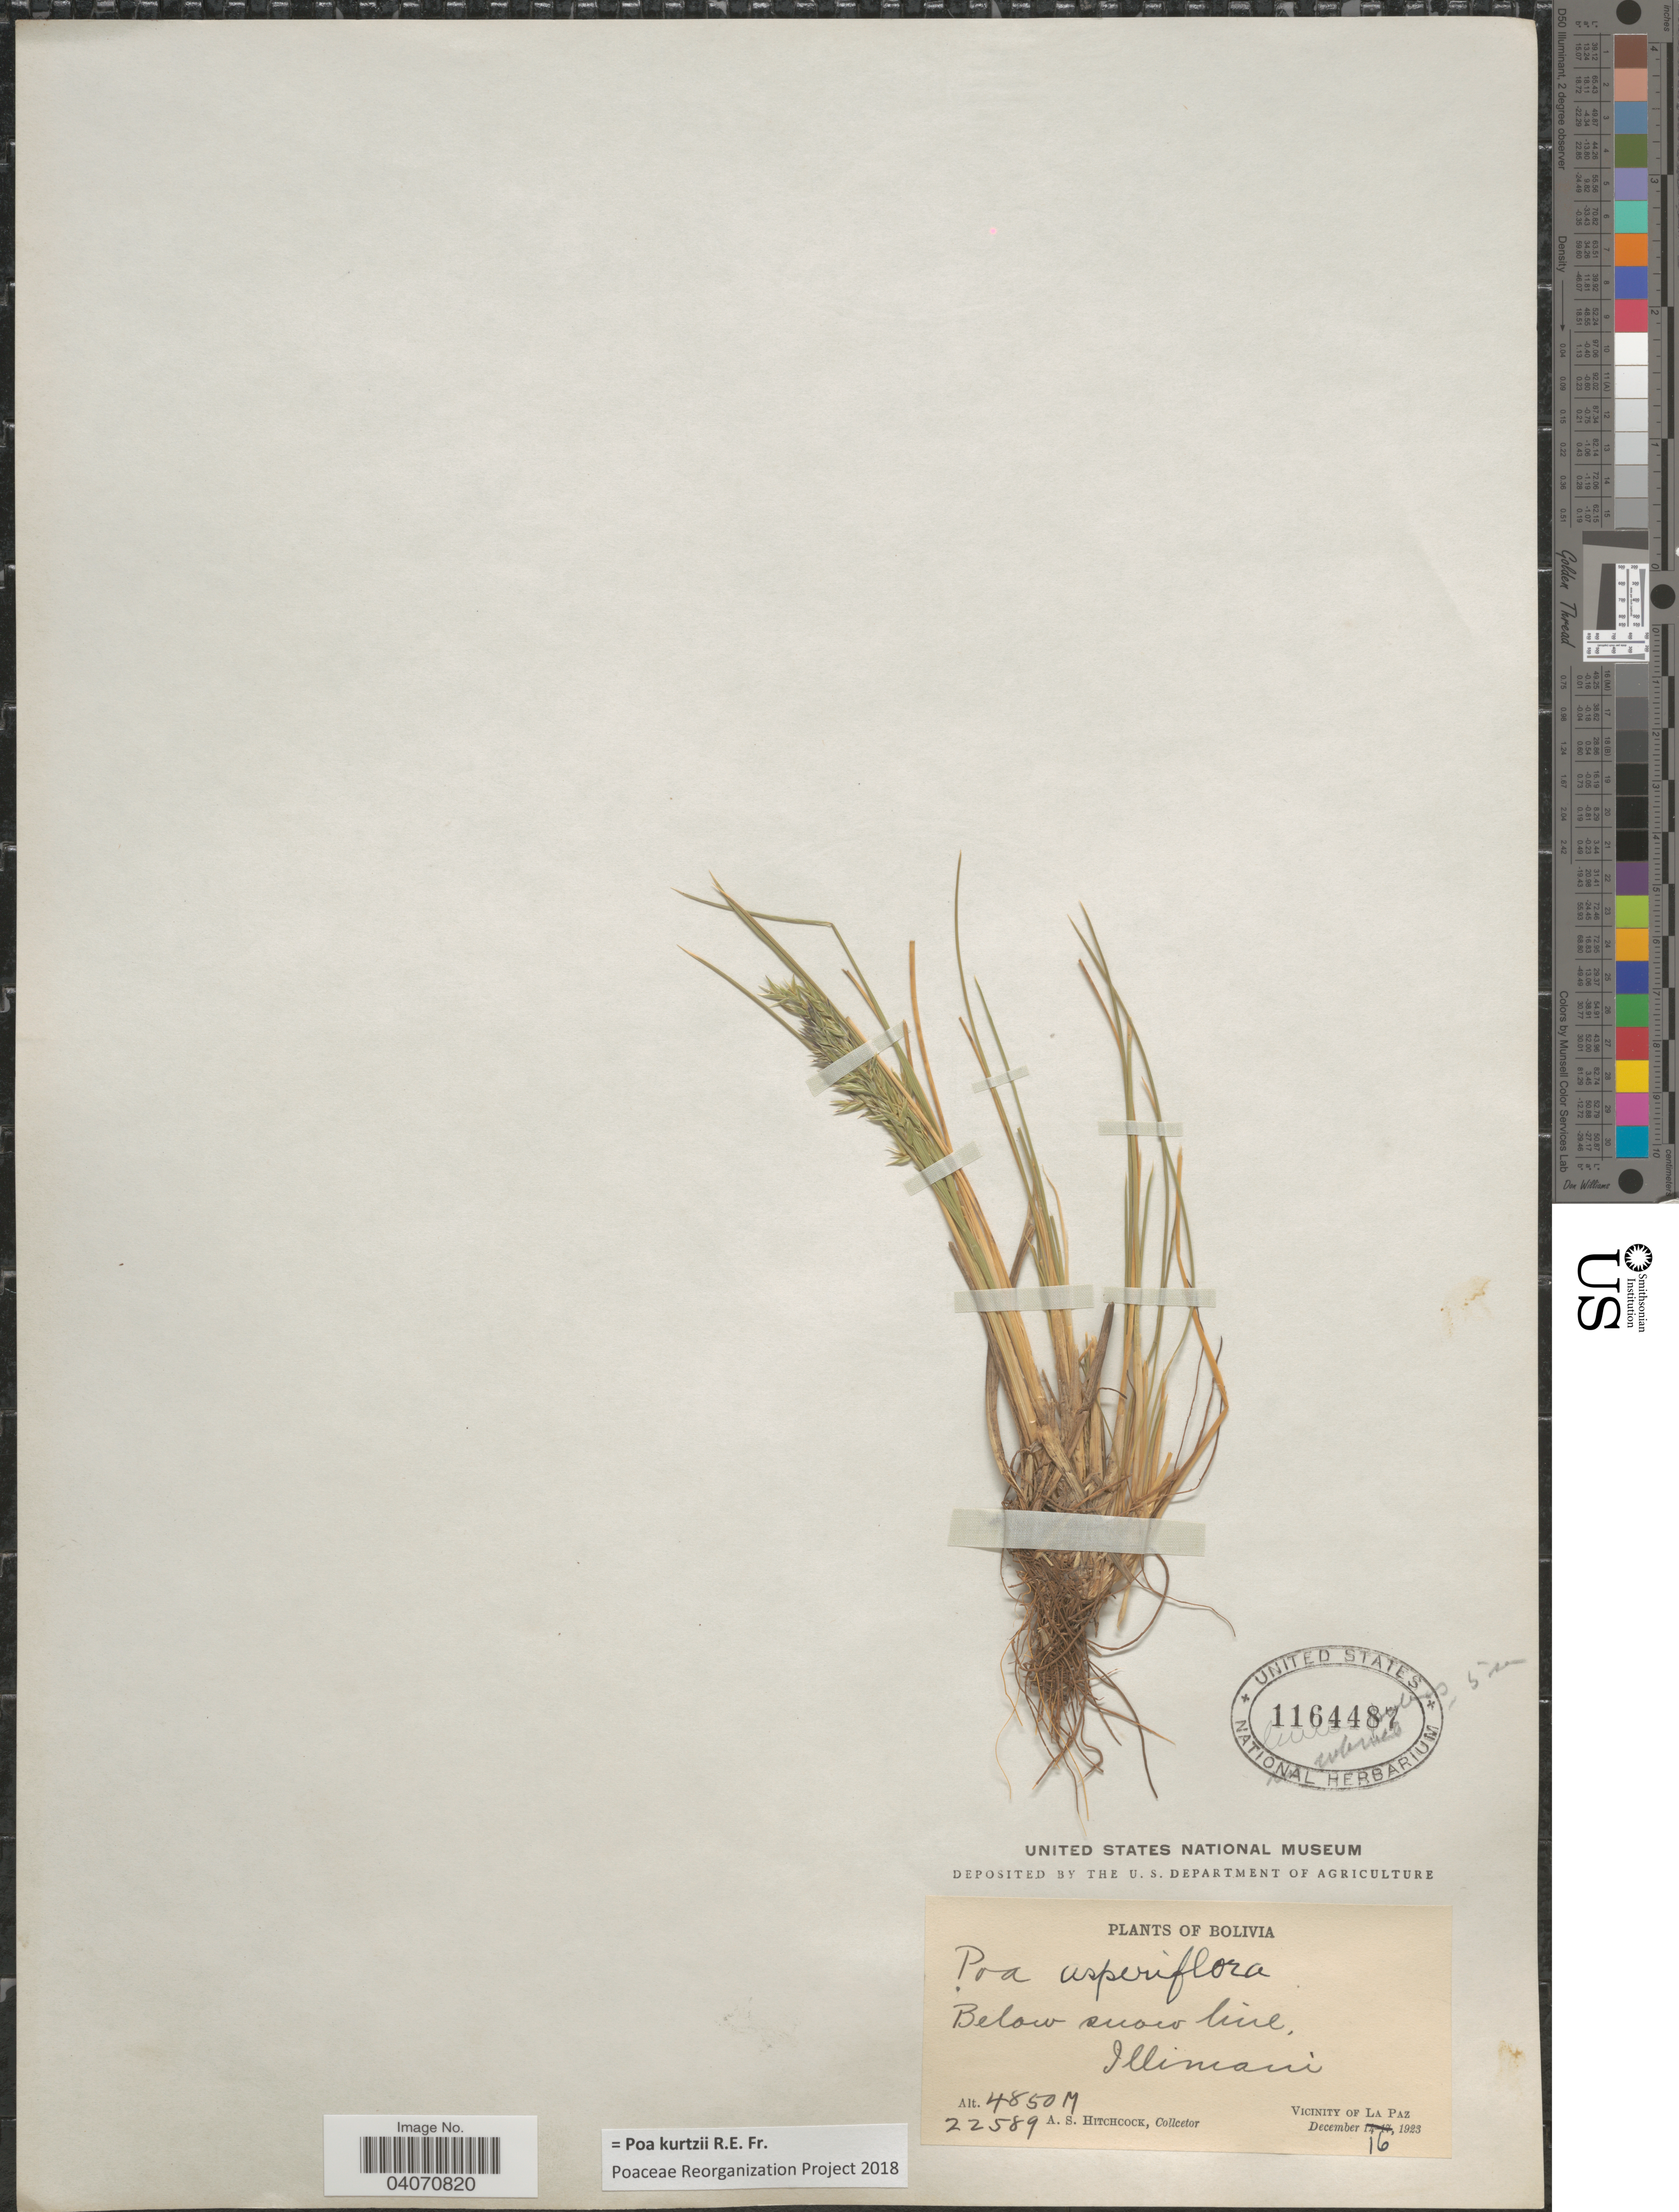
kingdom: Plantae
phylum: Tracheophyta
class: Liliopsida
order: Poales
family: Poaceae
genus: Poa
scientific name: Poa kurtzii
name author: R.E. Fr.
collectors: A. S. Hitchcock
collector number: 22589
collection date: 1923-12-16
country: Bolivia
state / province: La Paz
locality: Below snow line, Illimani. Vicinity of La Paz.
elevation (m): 4850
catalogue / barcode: US 1164487